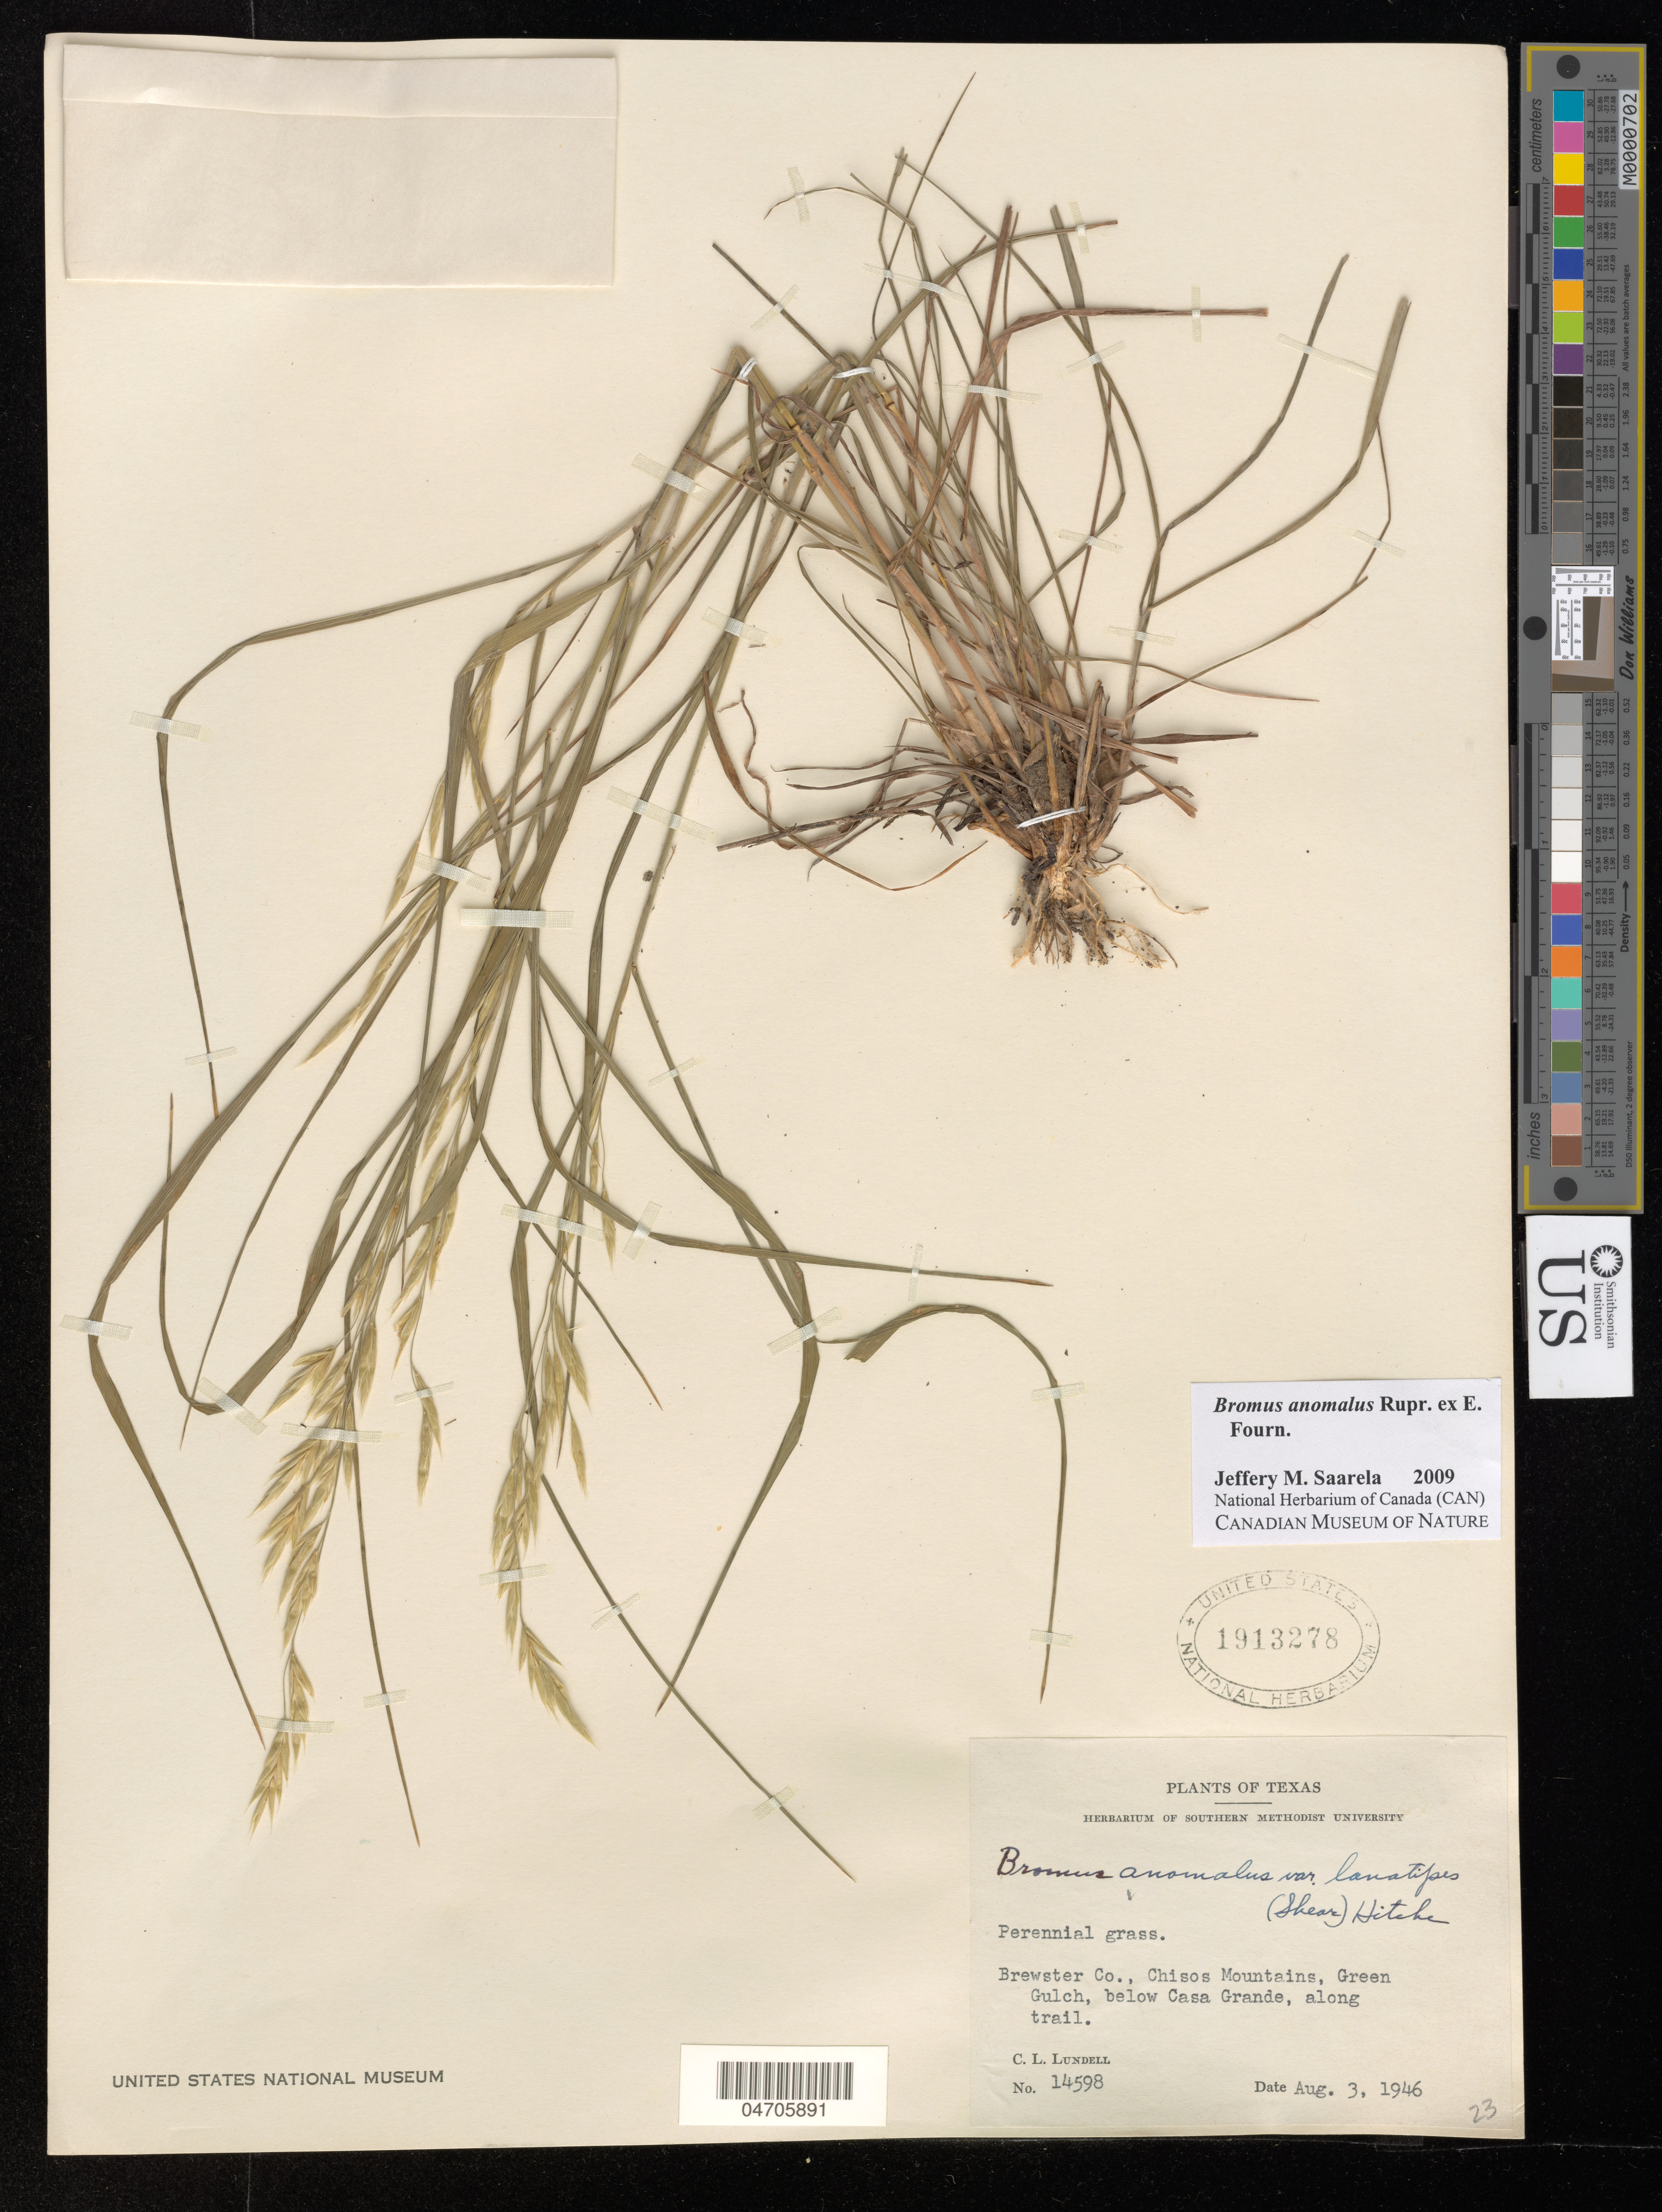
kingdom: Plantae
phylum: Tracheophyta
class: Liliopsida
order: Poales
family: Poaceae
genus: Bromus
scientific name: Bromus anomalus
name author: Rupr. ex E. Fourn.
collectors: C. L. Lundell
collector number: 14598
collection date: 1946-08-03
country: United States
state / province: Texas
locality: Brewster Co., Chisos Mountains, Green Gulch, below Casa Grande, along trail.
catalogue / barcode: US 1913278